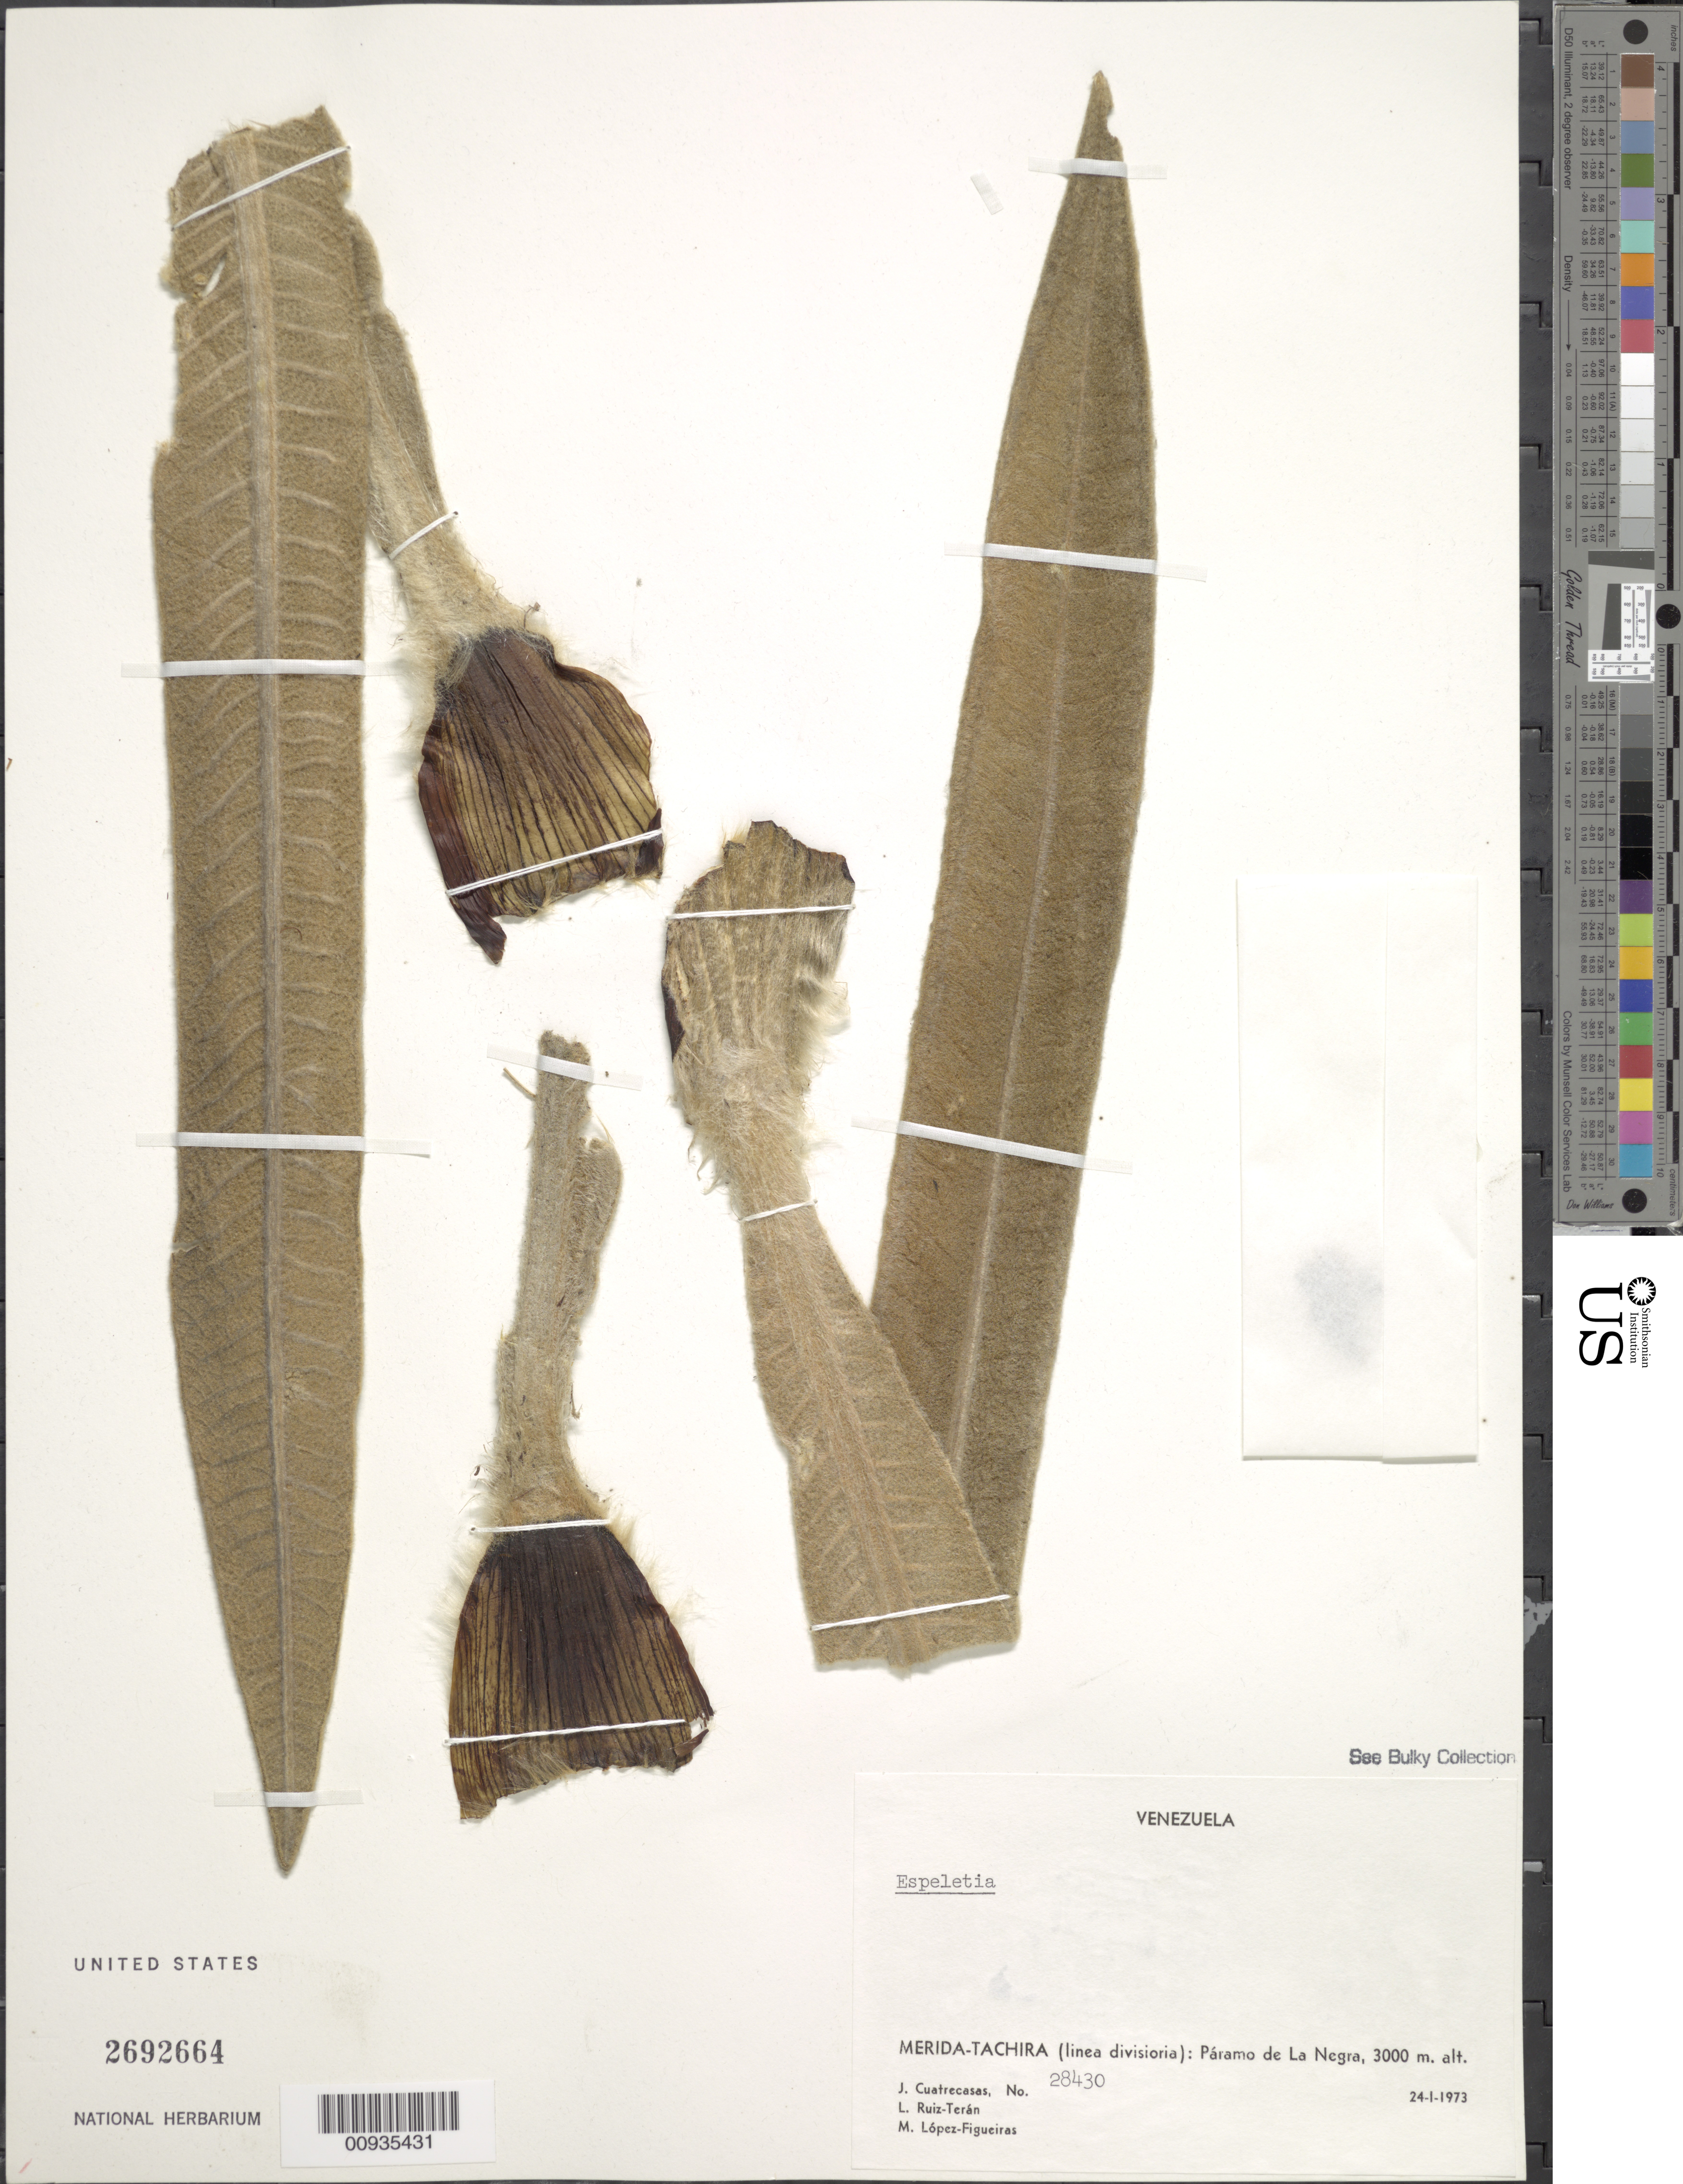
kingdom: Plantae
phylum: Tracheophyta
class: Magnoliopsida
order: Asterales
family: Asteraceae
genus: Coespeletia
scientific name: Coespeletia thyrsiformis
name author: (A.C. Sm.) Cuatrec.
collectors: J. Cuatrecasas, L. E. Ruíz-Terán & M. López Figueiras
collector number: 28430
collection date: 1973-01-24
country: Venezuela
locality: Merida-Tachira (linea divisioria): Paramo de La Negra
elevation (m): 3000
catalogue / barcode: US 2692664